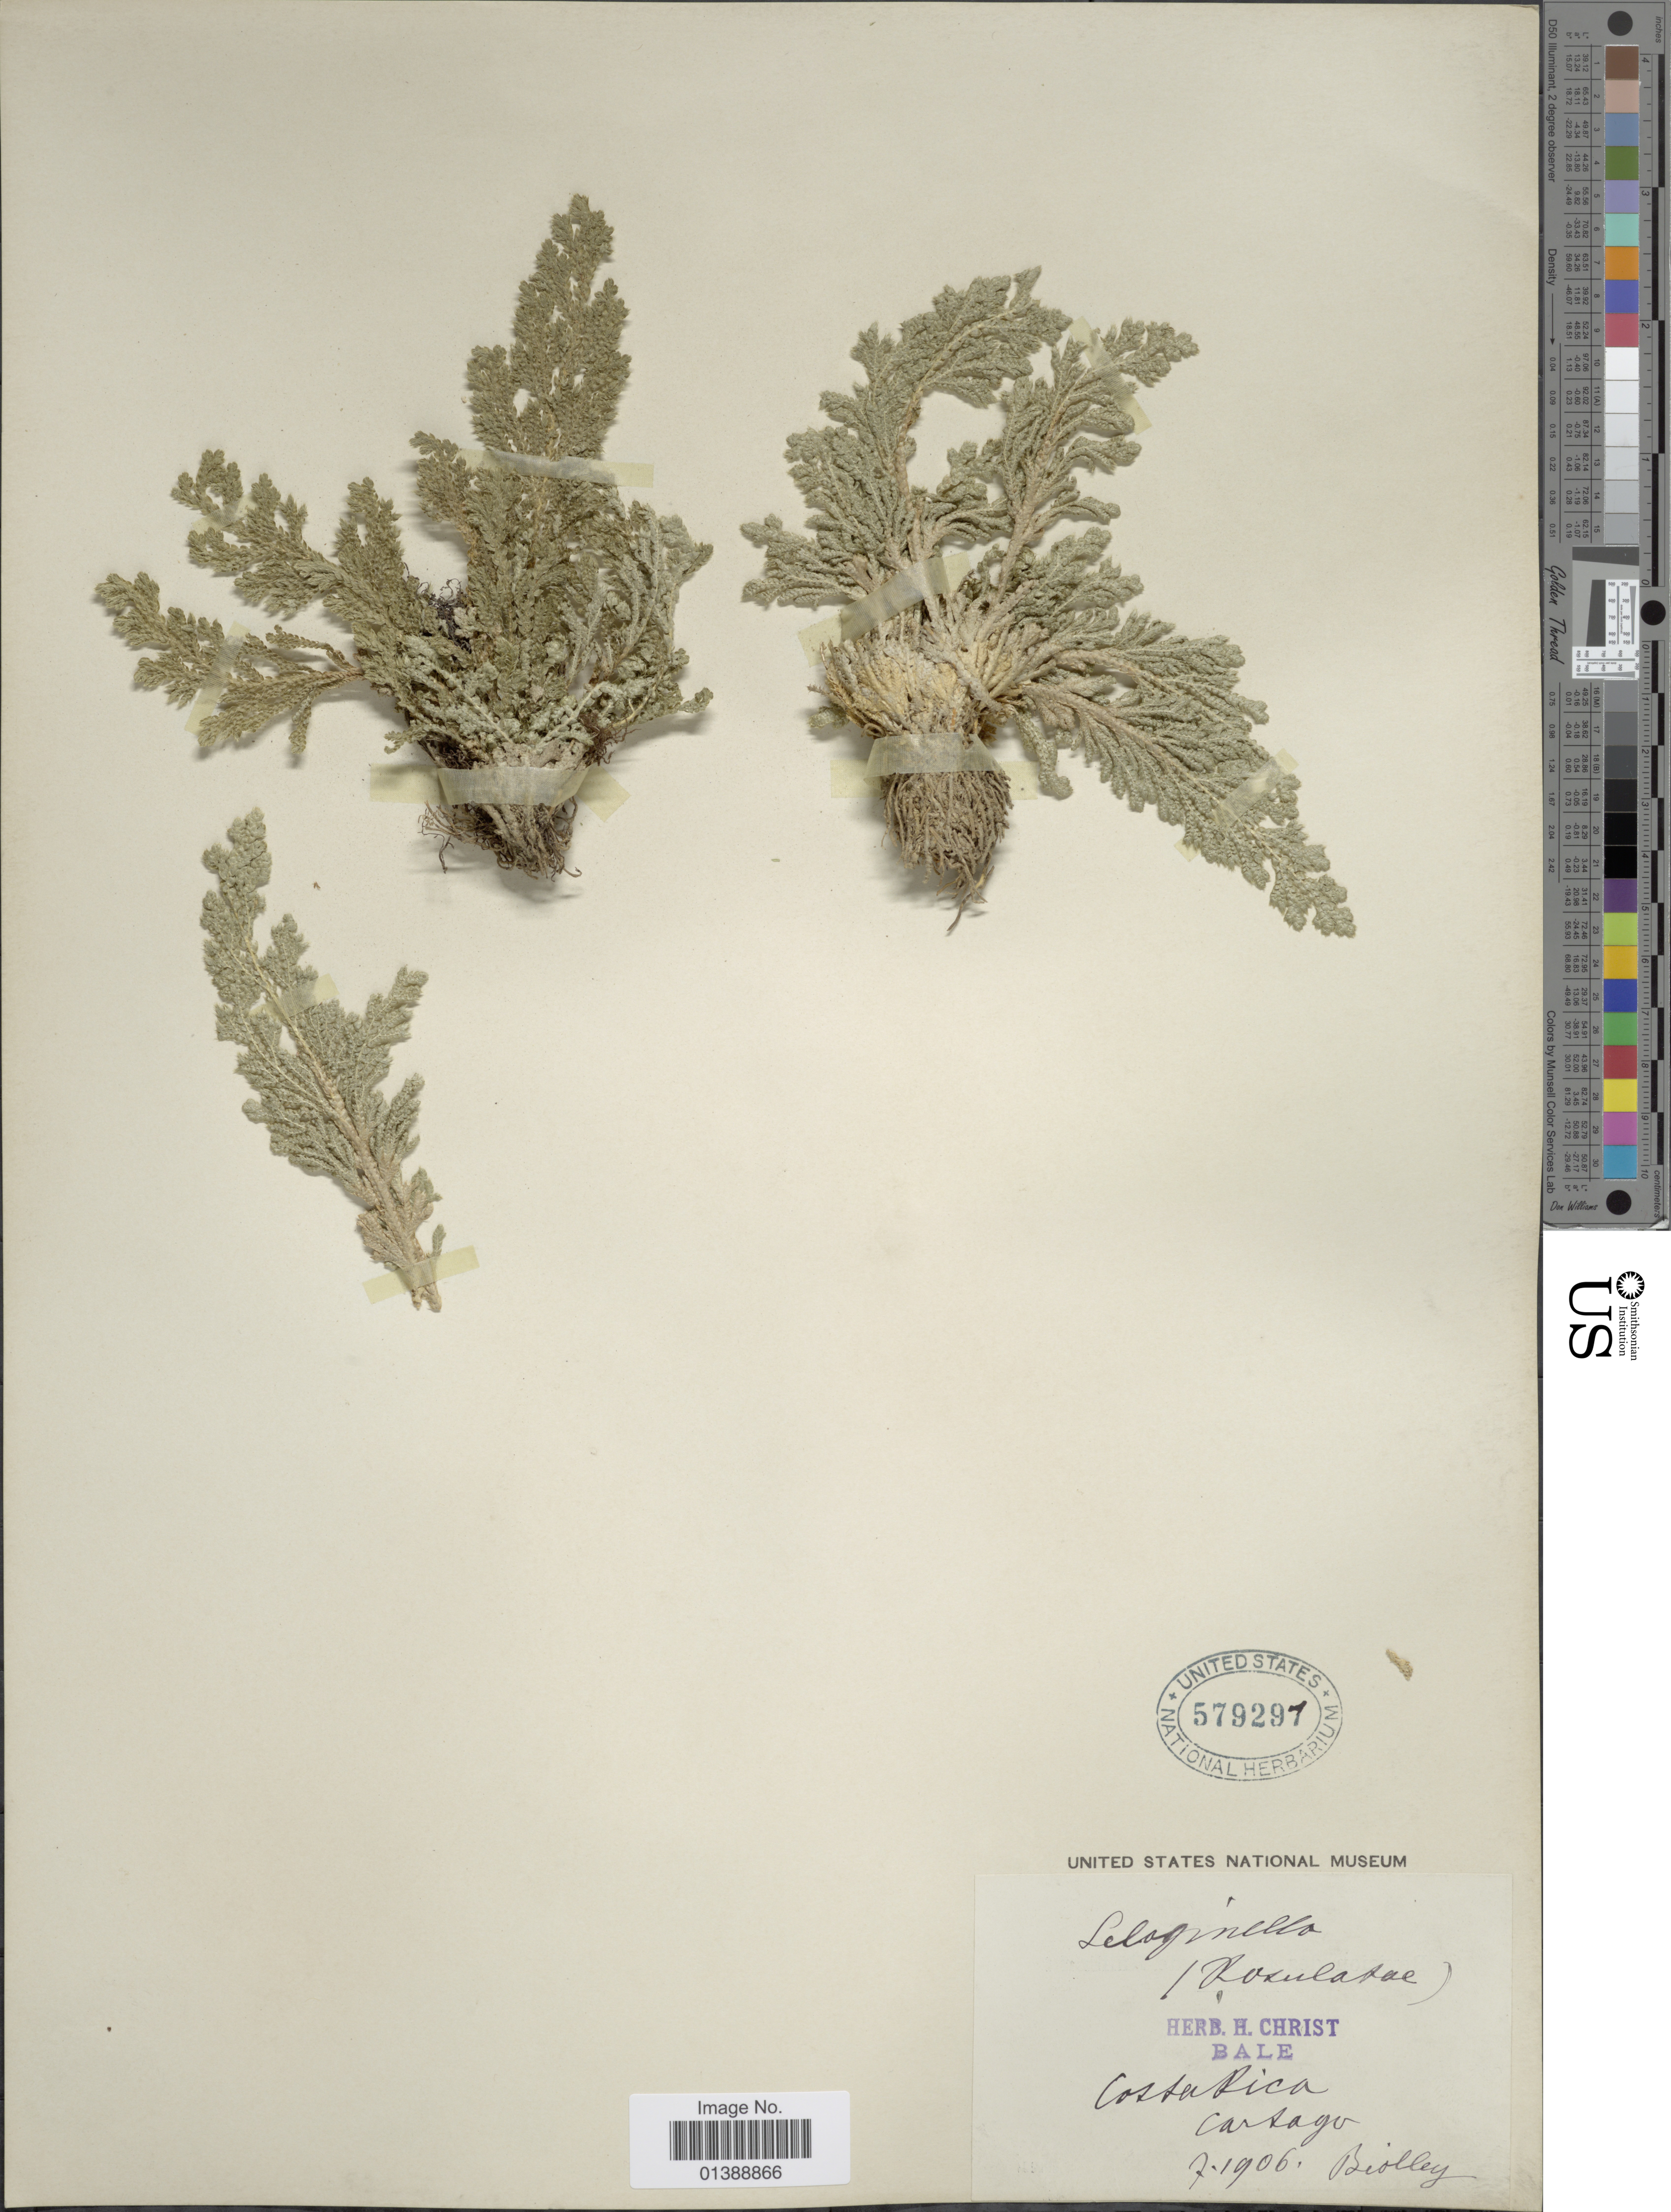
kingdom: Plantae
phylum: Tracheophyta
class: Lycopodiopsida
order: Selaginellales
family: Selaginellaceae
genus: Selaginella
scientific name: Selaginella pallescens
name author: (C. Presl) Spring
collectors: P. Biolley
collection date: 1906-07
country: Costa Rica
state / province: Cartago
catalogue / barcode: US 579297